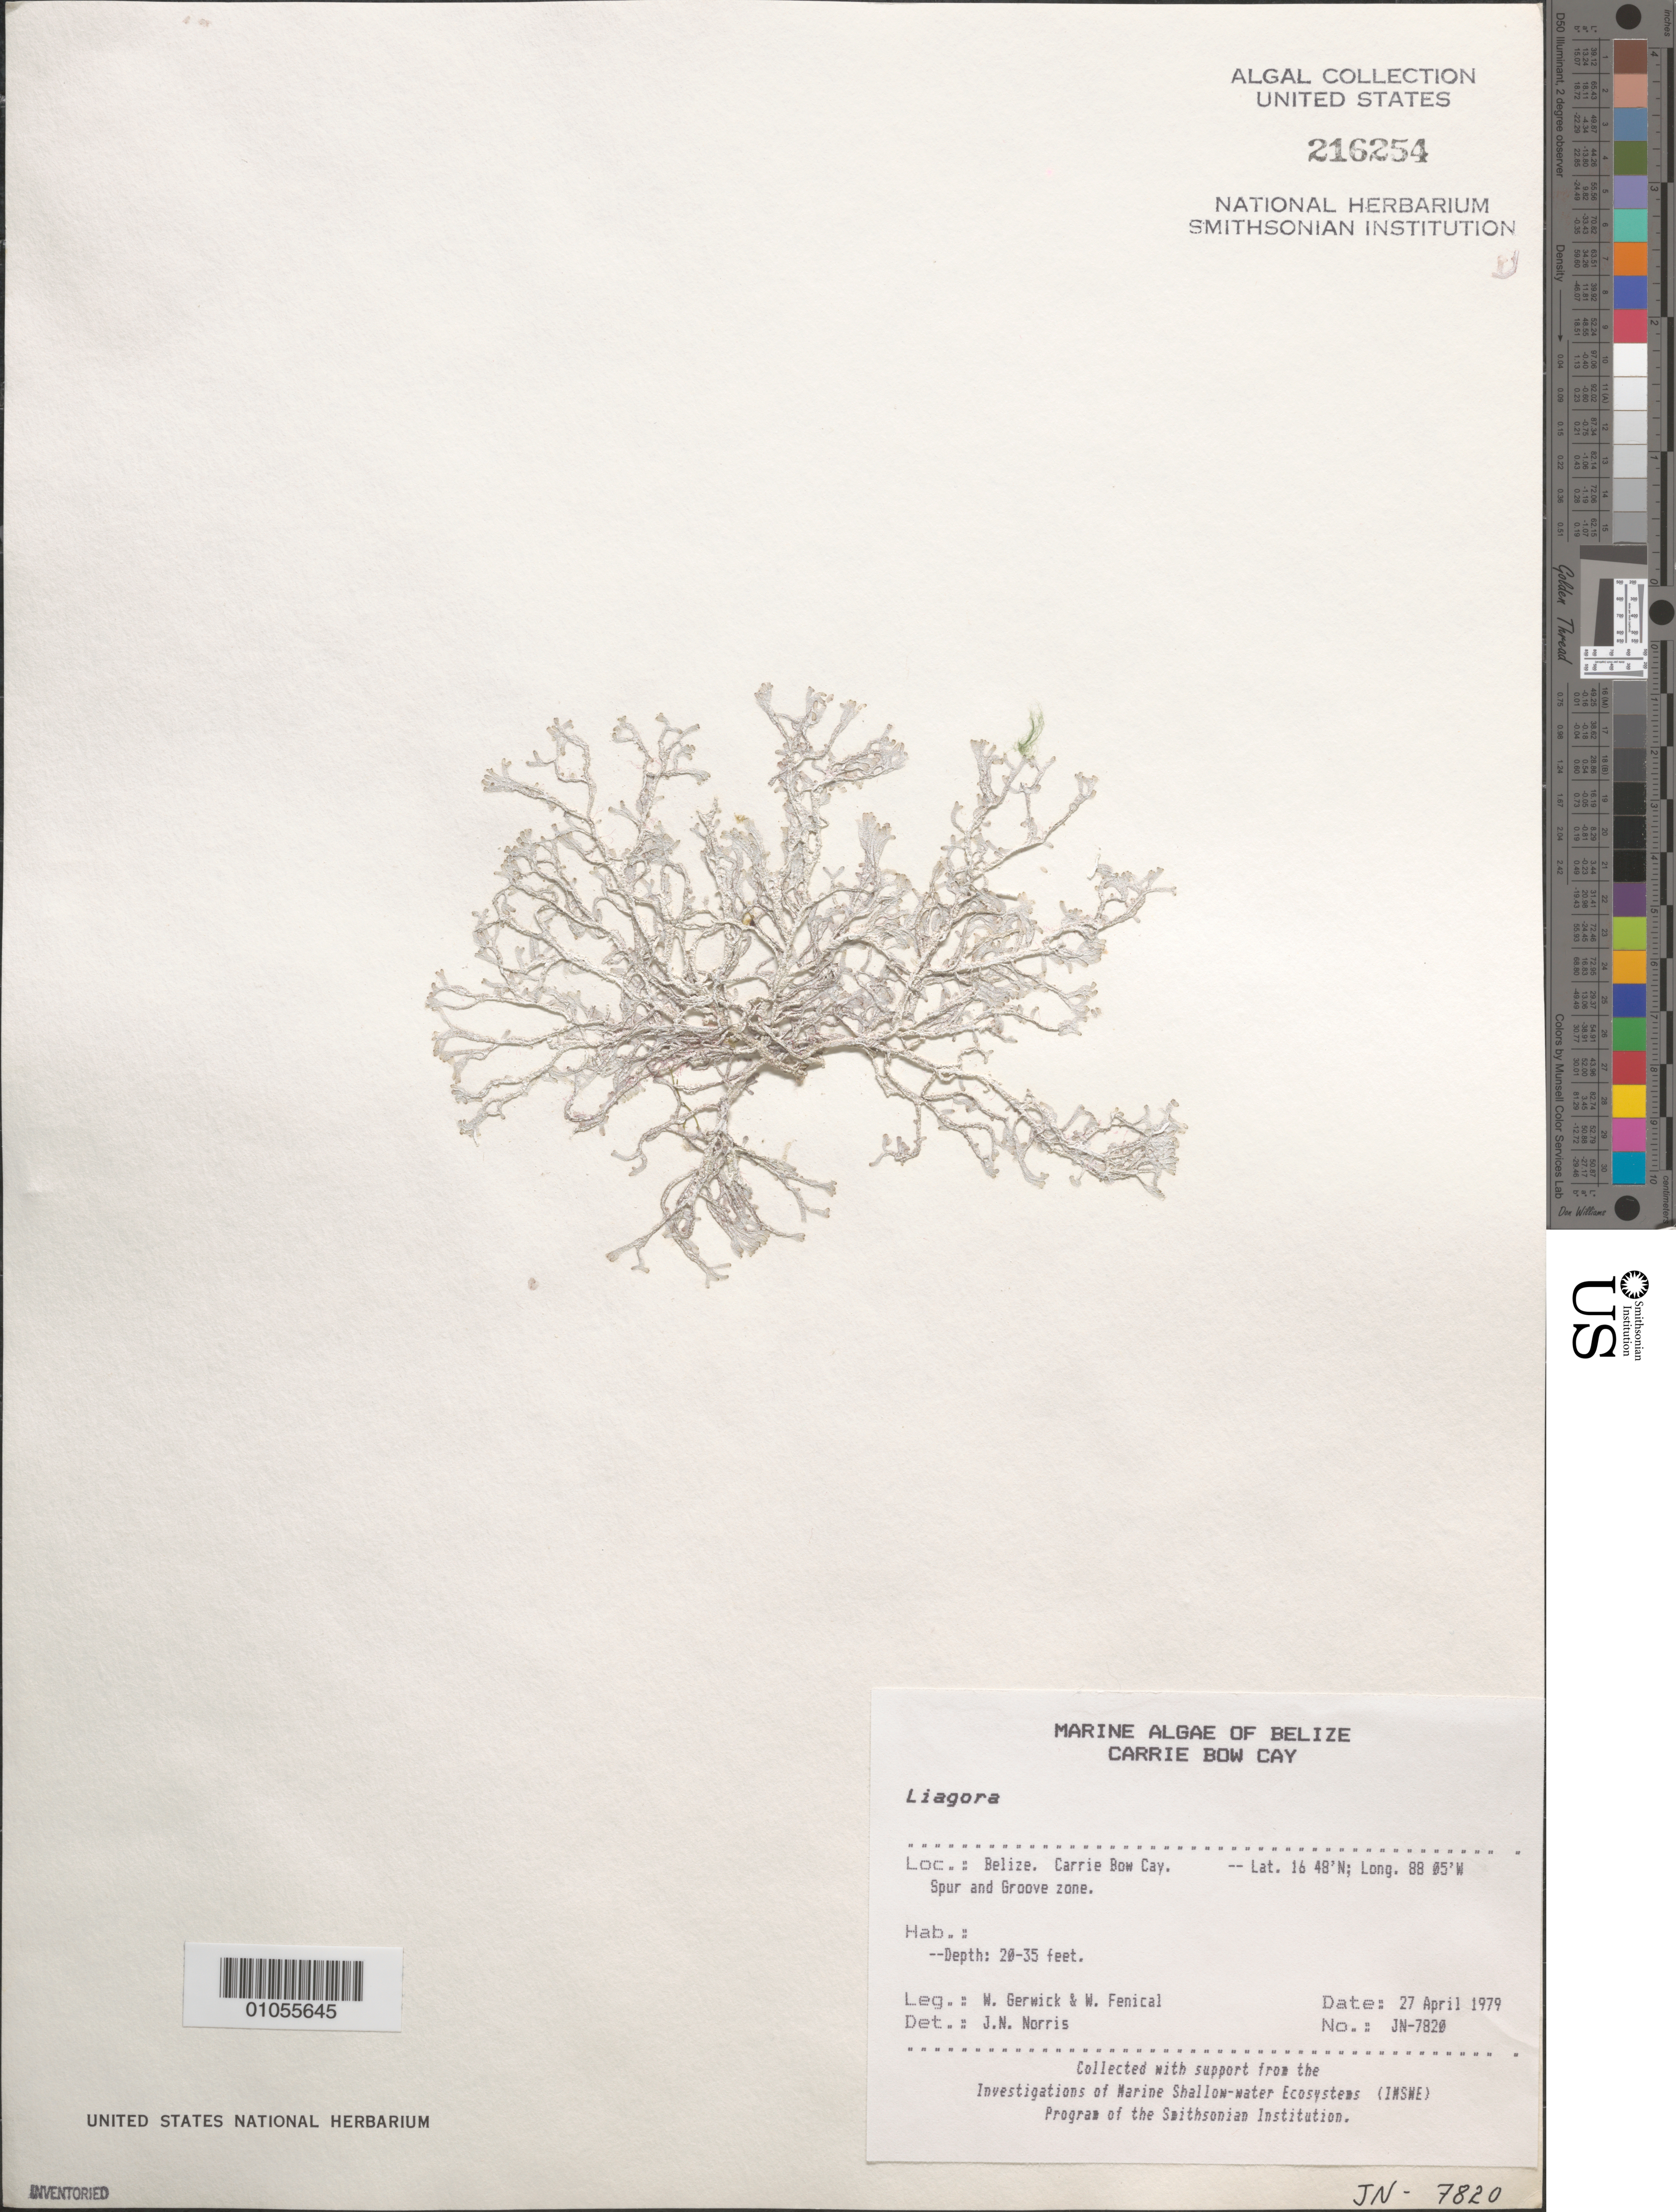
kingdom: Plantae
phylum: Rhodophyta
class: Florideophyceae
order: Nemaliales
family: Liagoraceae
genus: Liagora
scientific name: Liagora sp.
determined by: Norris, James N.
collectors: W. Gerwick & W. Fenical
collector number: JN-7820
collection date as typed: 27 Apr 1979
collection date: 1979-04-27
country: Belize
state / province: Stann Creek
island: Carrie Bow Cay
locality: Spur and groove zone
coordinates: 16 48'N, 88 05'W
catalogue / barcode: US 216254